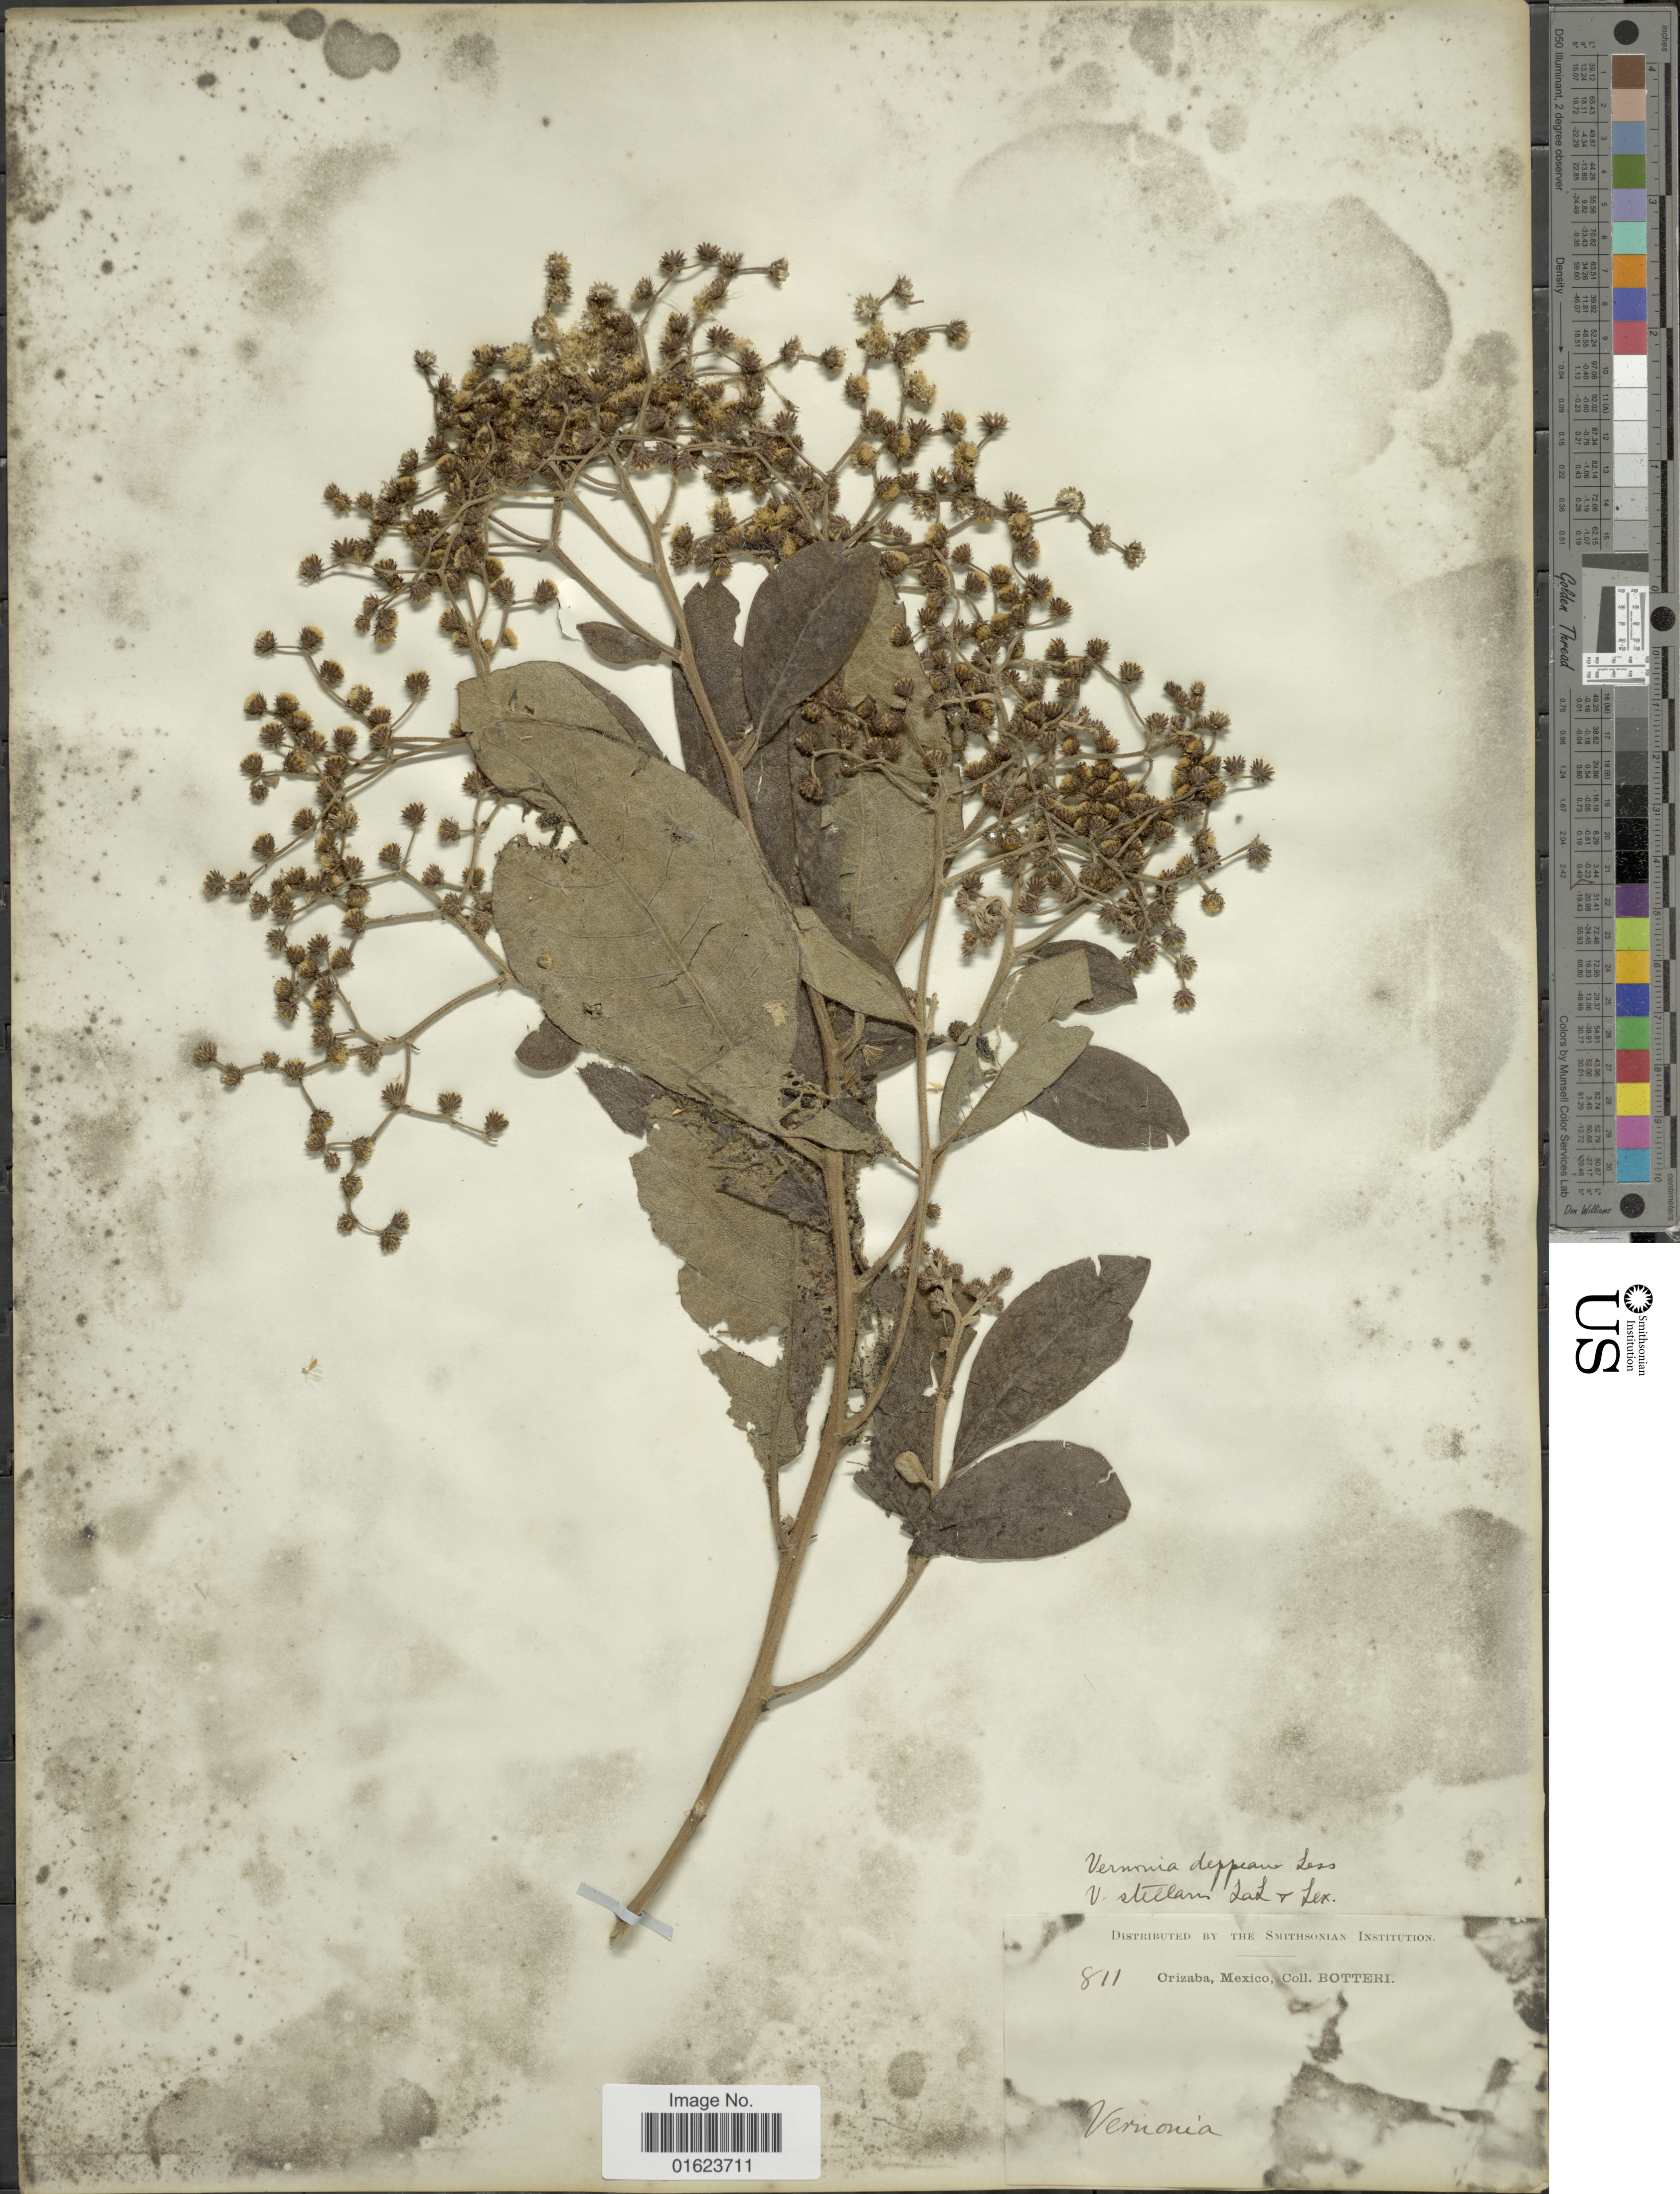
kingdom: Plantae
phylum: Tracheophyta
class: Magnoliopsida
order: Asterales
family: Asteraceae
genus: Vernonanthura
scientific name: Vernonanthura deppeana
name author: (Less.) H. Rob.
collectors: M. Botteri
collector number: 811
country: Mexico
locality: Orizaba, Mexico.